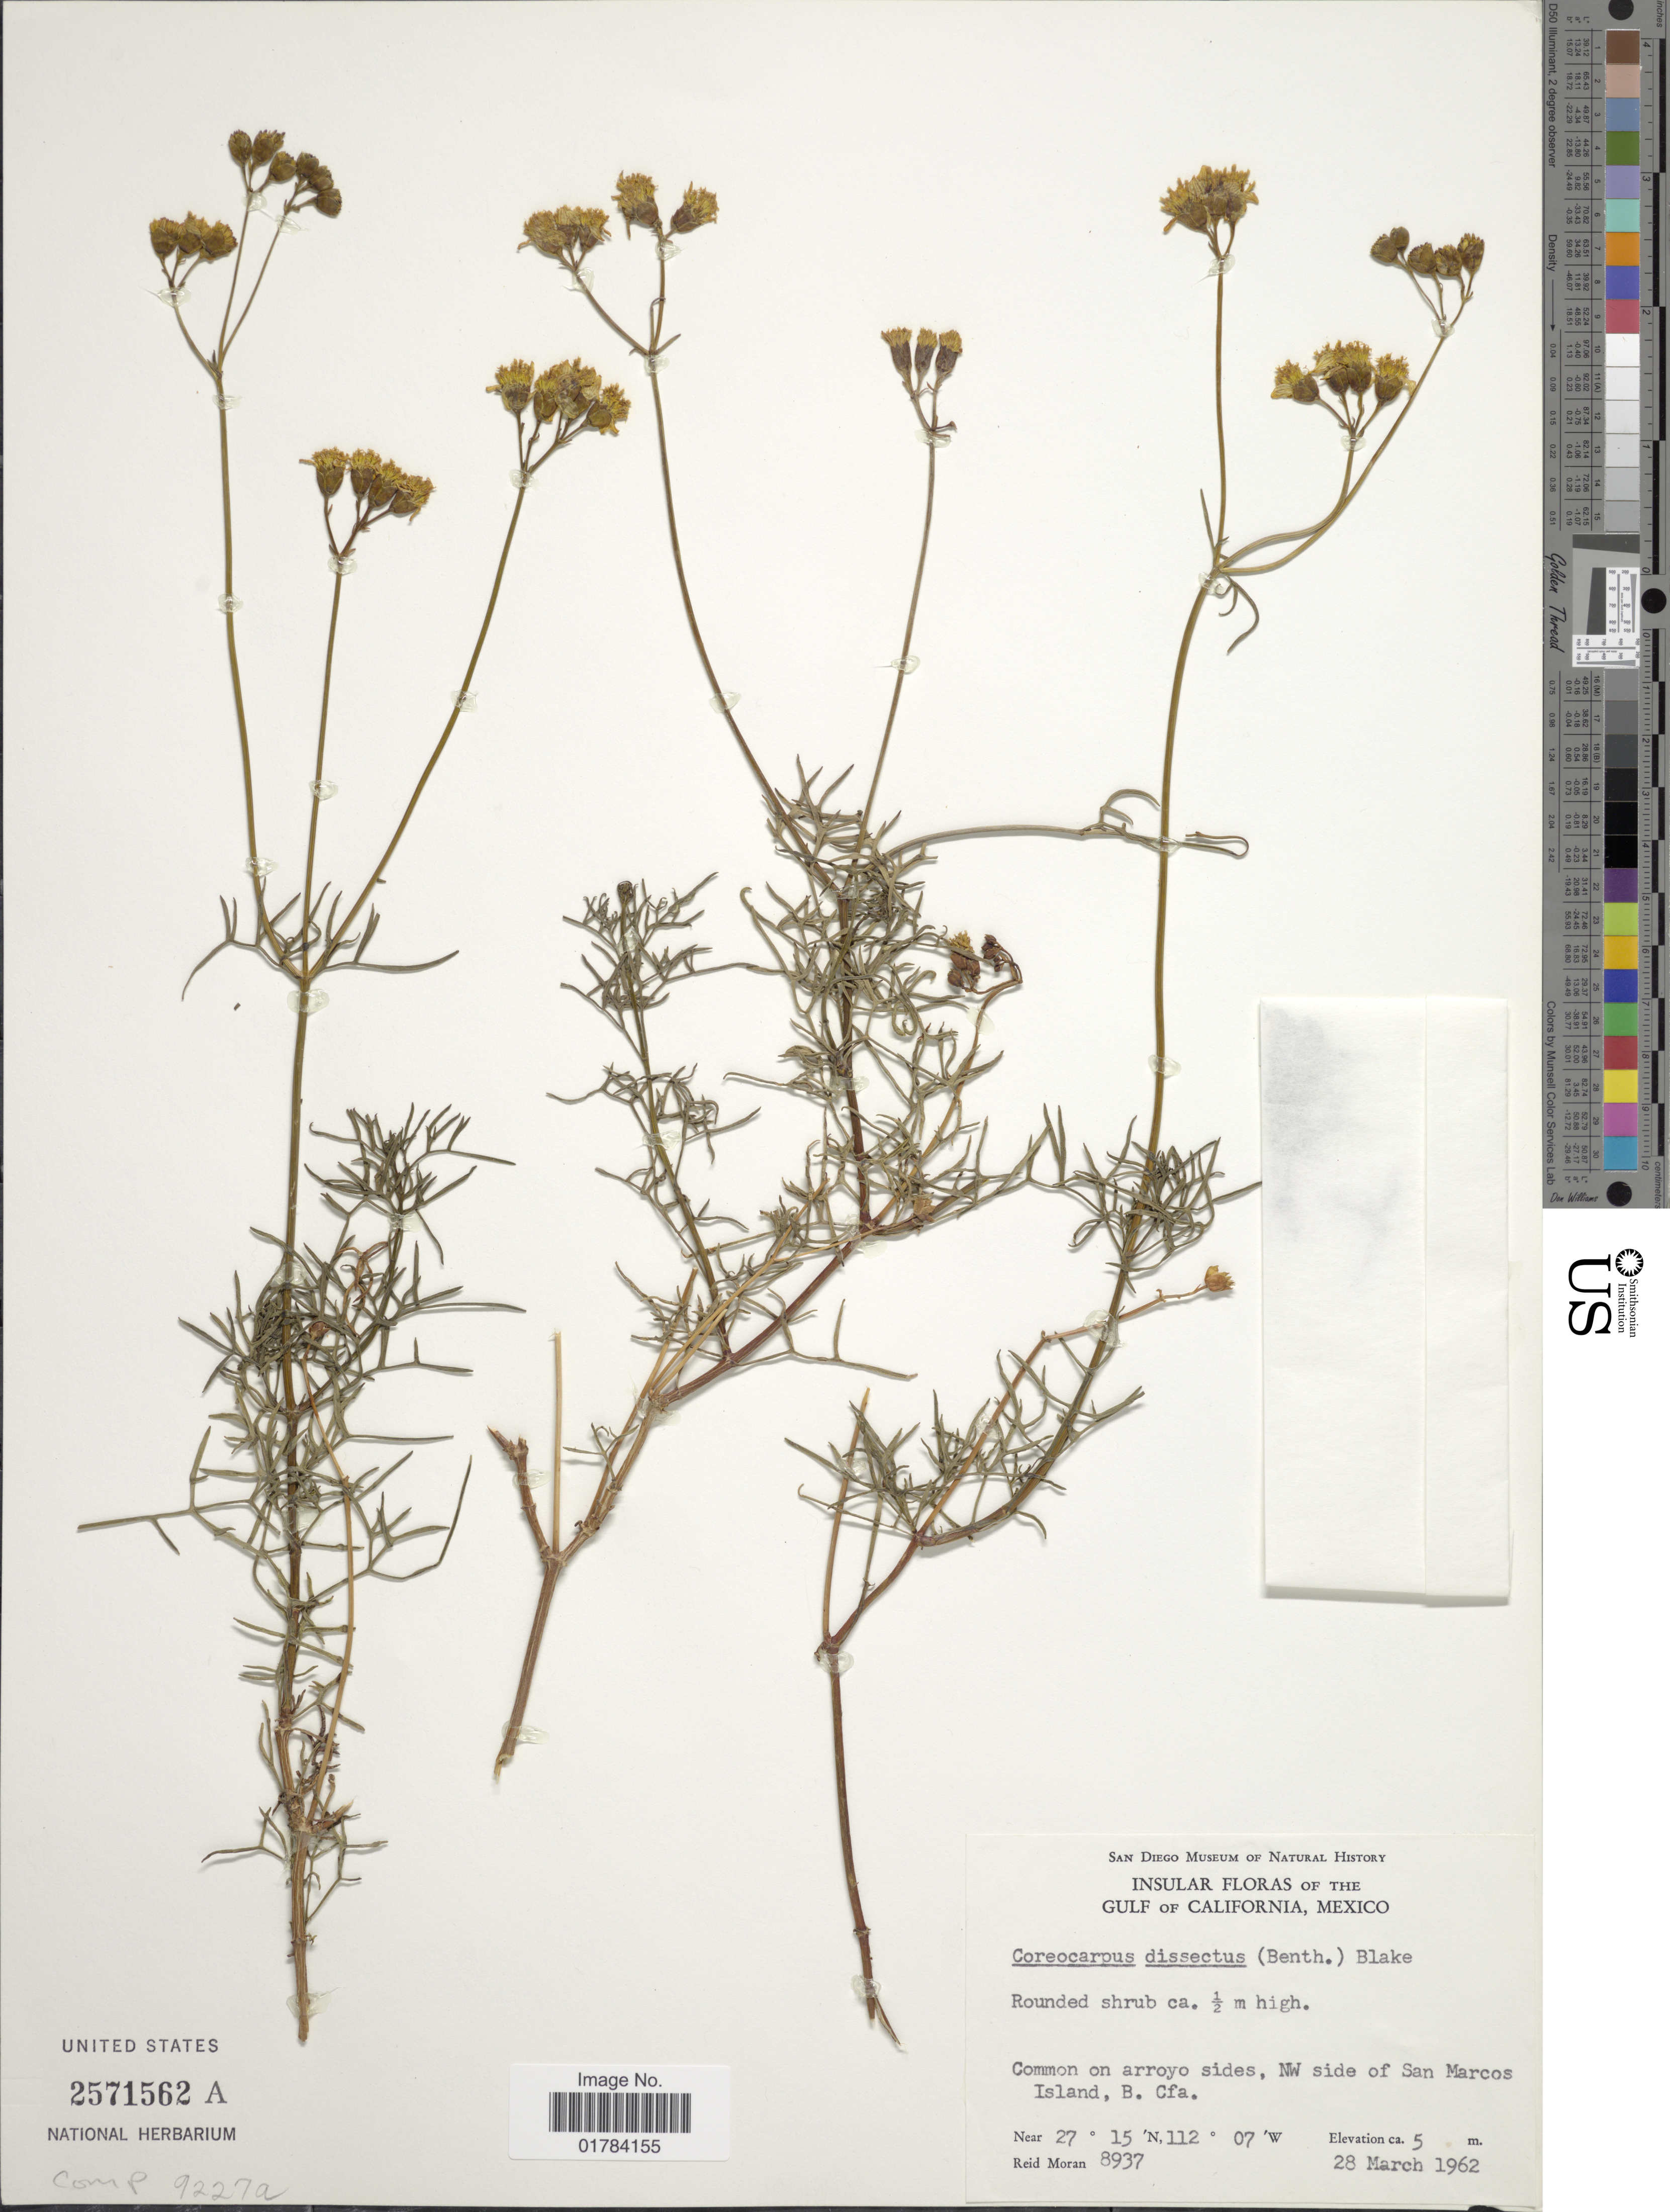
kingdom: Plantae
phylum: Tracheophyta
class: Magnoliopsida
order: Asterales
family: Asteraceae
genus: Coreocarpus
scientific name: Coreocarpus dissectus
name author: (Benth.) S.F. Blake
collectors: R. V. Moran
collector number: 8937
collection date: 1962-03-28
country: Mexico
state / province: Baja California Sur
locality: Gulf of California, Common on arroyo sides, NW side of San Marcos Island, B. Cfa.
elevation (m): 5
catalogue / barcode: US 2571562A